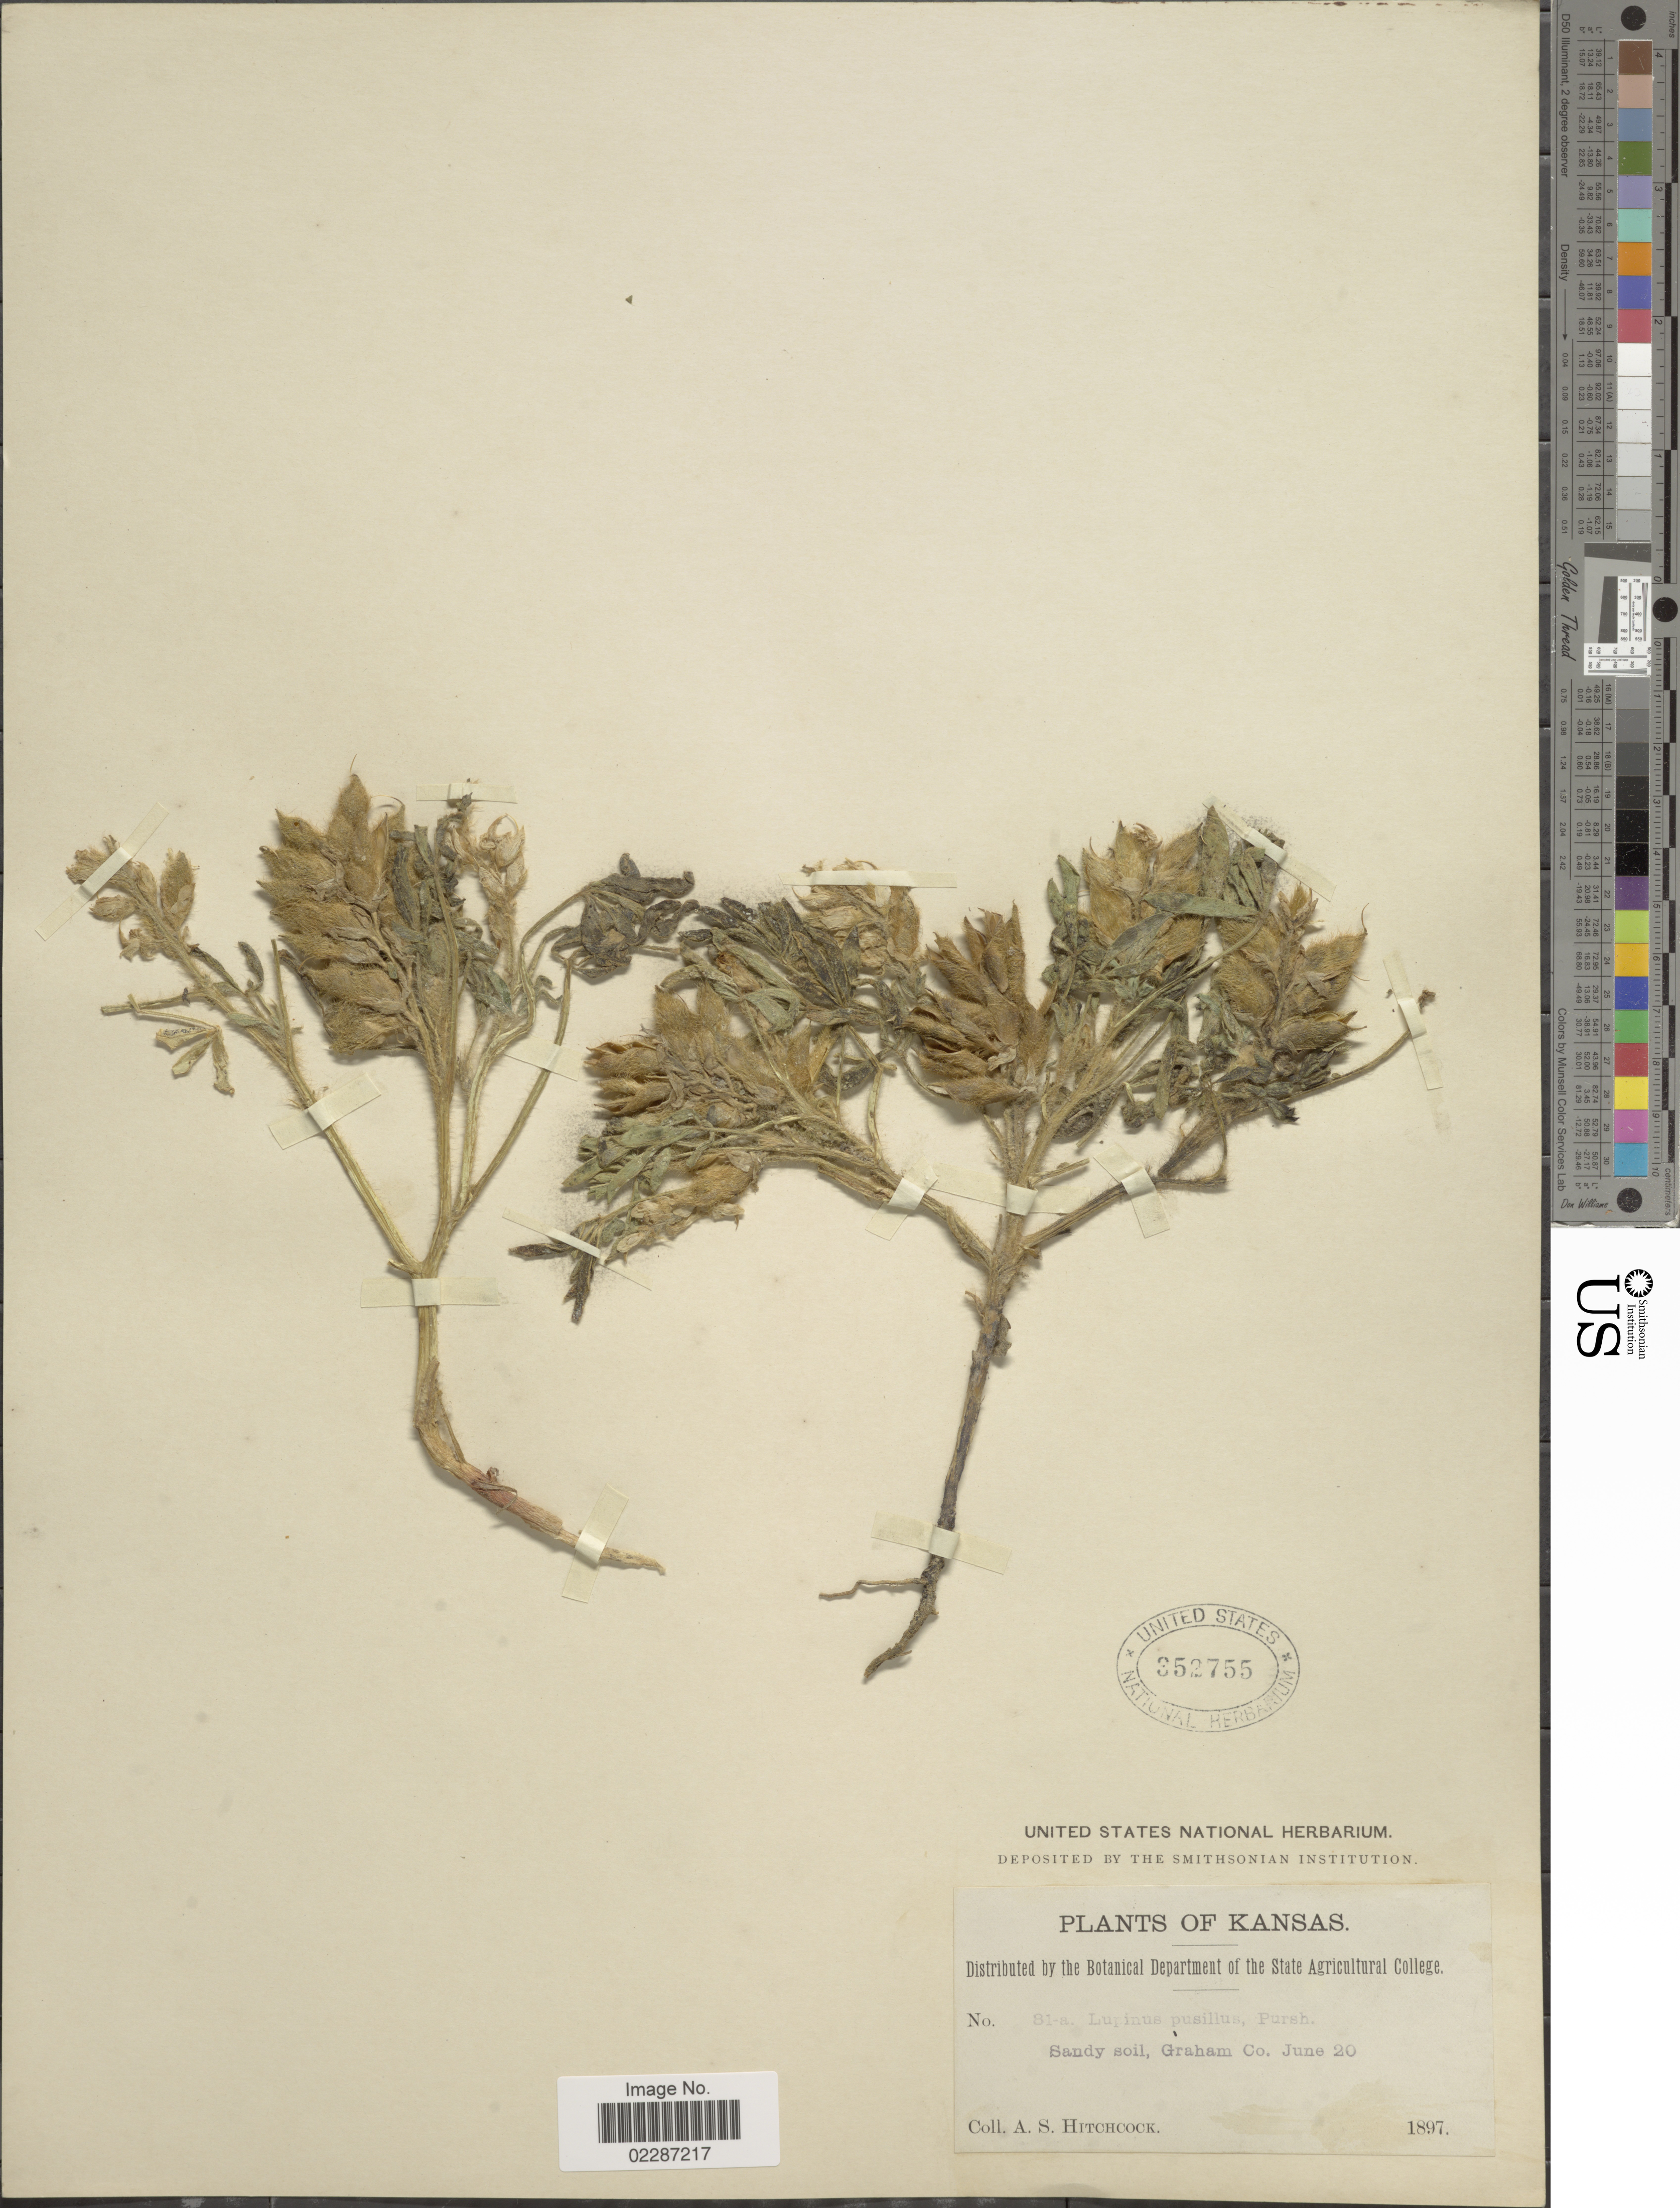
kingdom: Plantae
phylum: Tracheophyta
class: Magnoliopsida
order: Fabales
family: Fabaceae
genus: Lupinus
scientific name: Lupinus pusillus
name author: Pursh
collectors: A. S. Hitchcock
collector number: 81a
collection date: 1897-06-20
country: United States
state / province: Kansas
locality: Sandy soil, Graham Co.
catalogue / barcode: US 352755